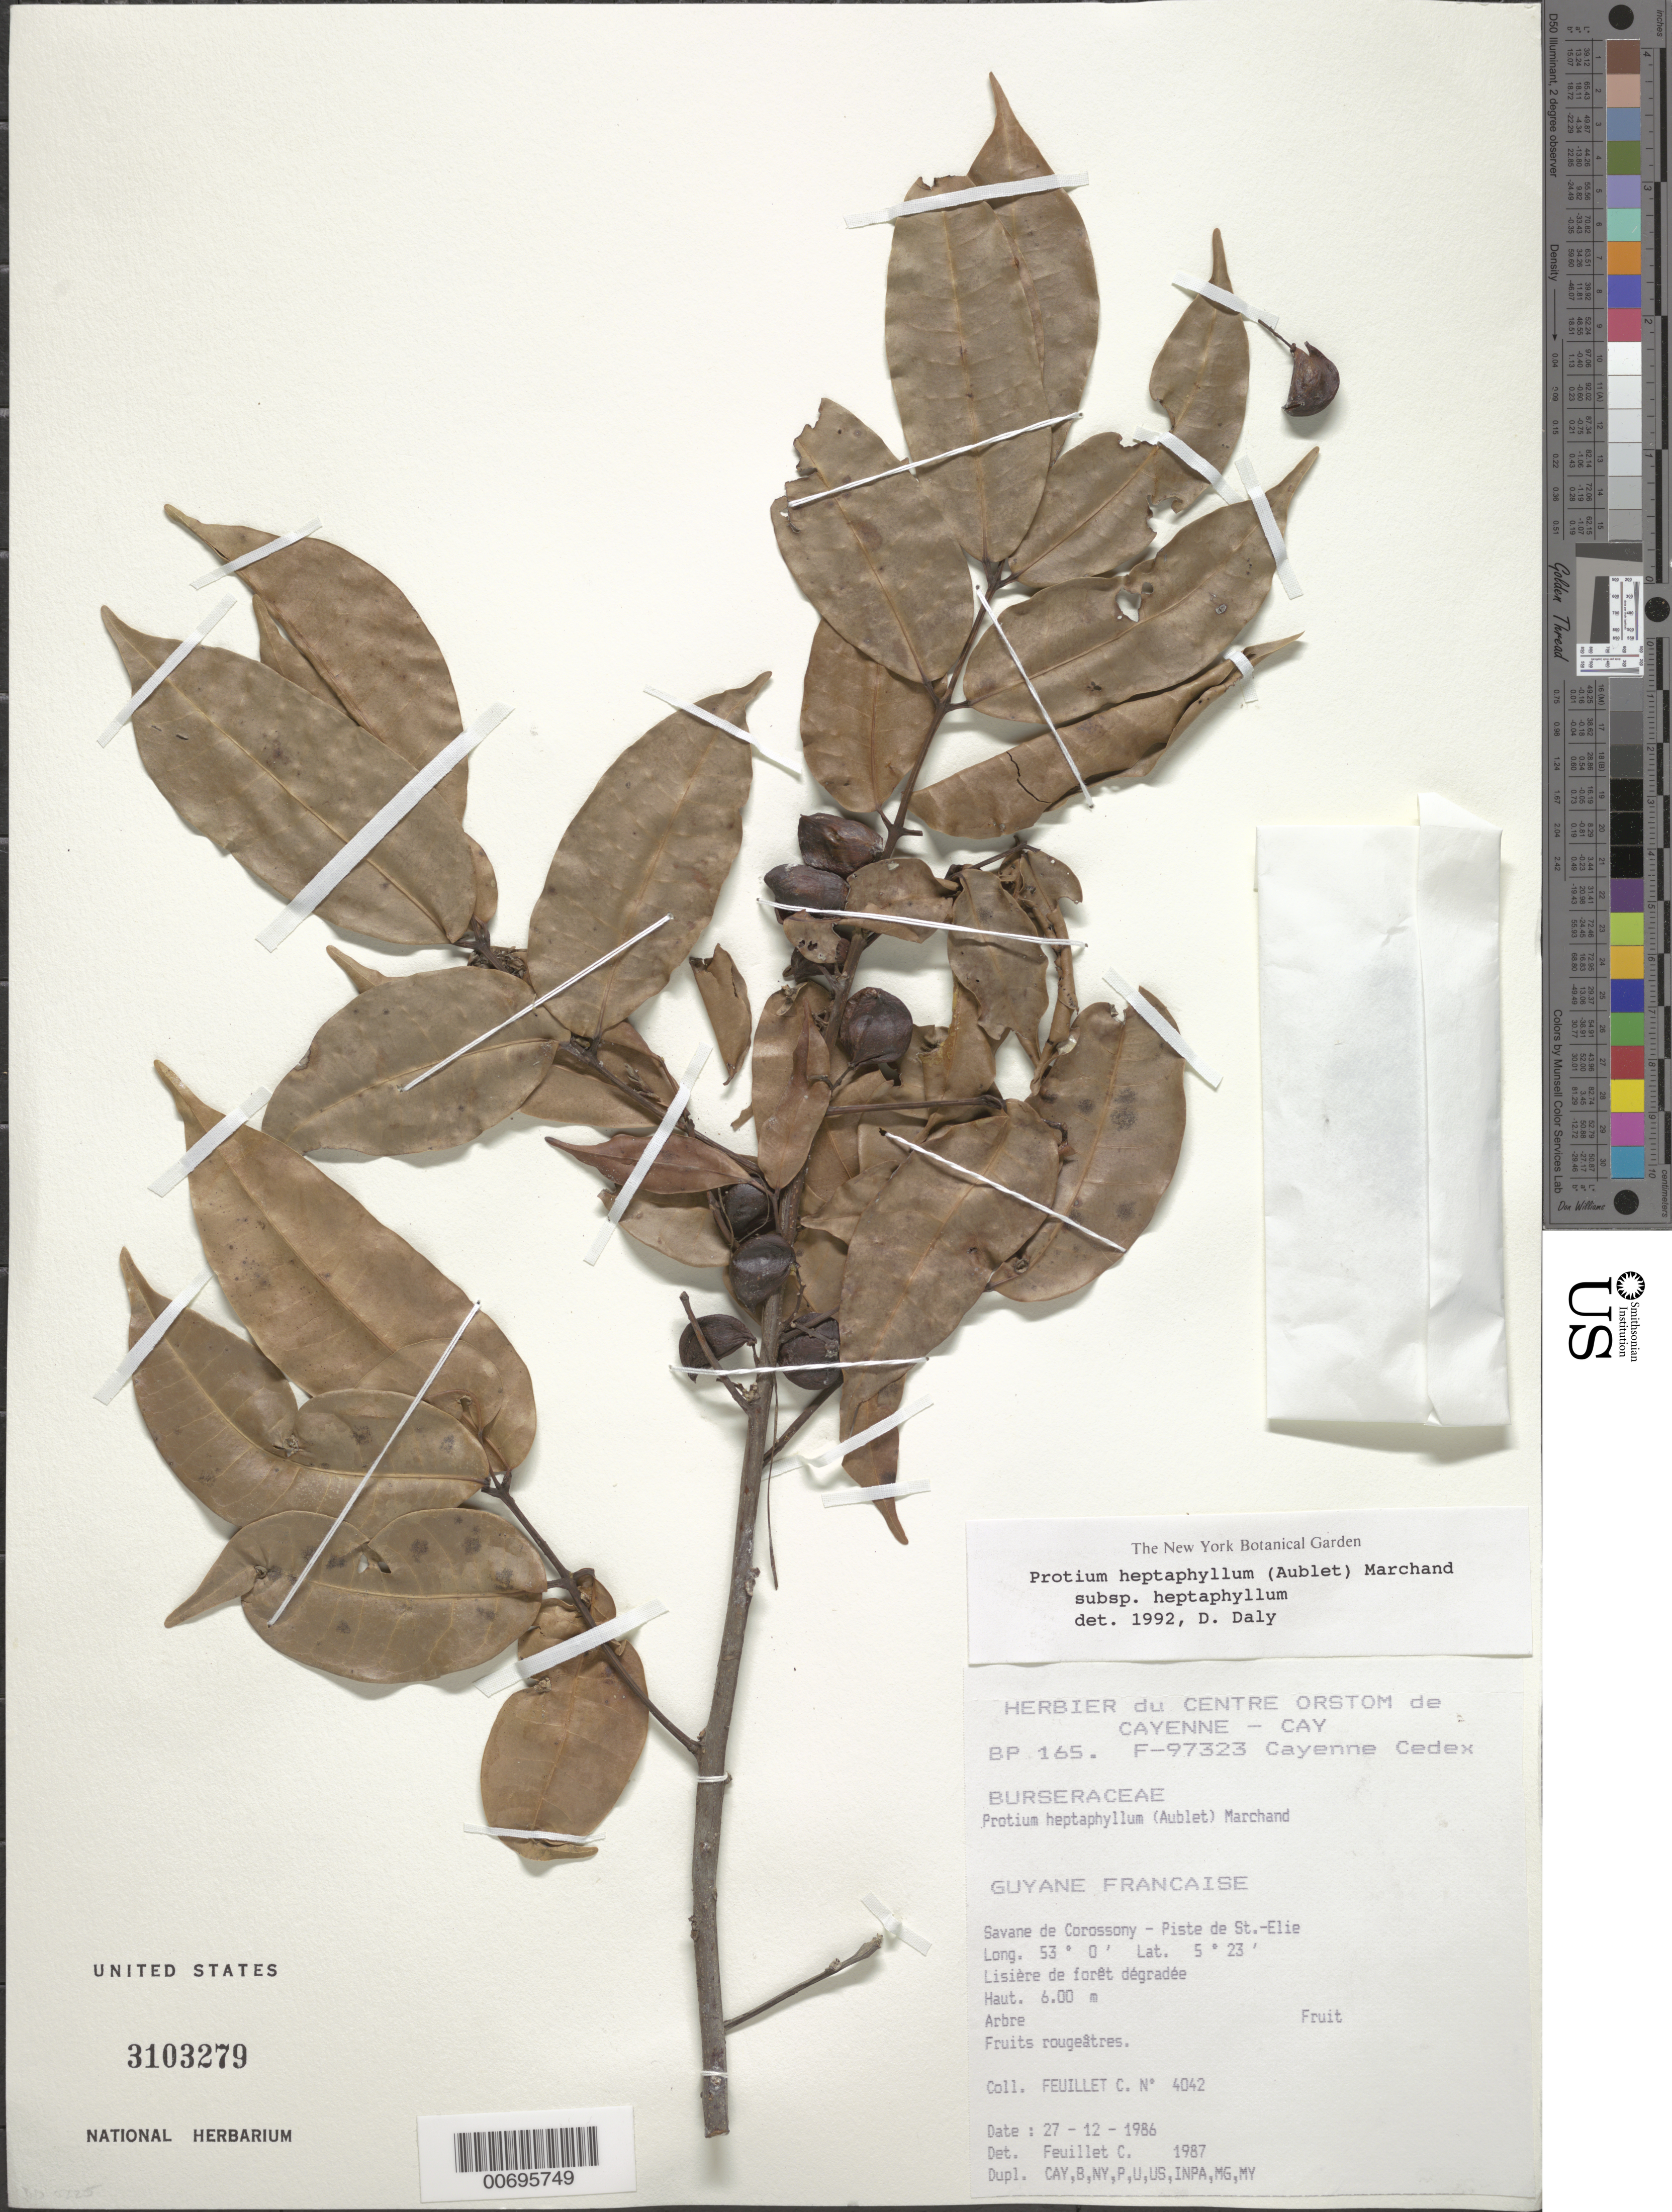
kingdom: Plantae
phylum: Tracheophyta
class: Magnoliopsida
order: Sapindales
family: Burseraceae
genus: Protium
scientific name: Protium heptaphyllum subsp. heptaphyllum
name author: (Aubl.) Marchand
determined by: Daly, D. C.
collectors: C. Feuillet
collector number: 4042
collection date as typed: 27-Dec-86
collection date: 1986-12-27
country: French Guiana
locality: Savane de Corossony, Piste de Saint-Élie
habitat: Edge of disturbed forest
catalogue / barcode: US 3103279